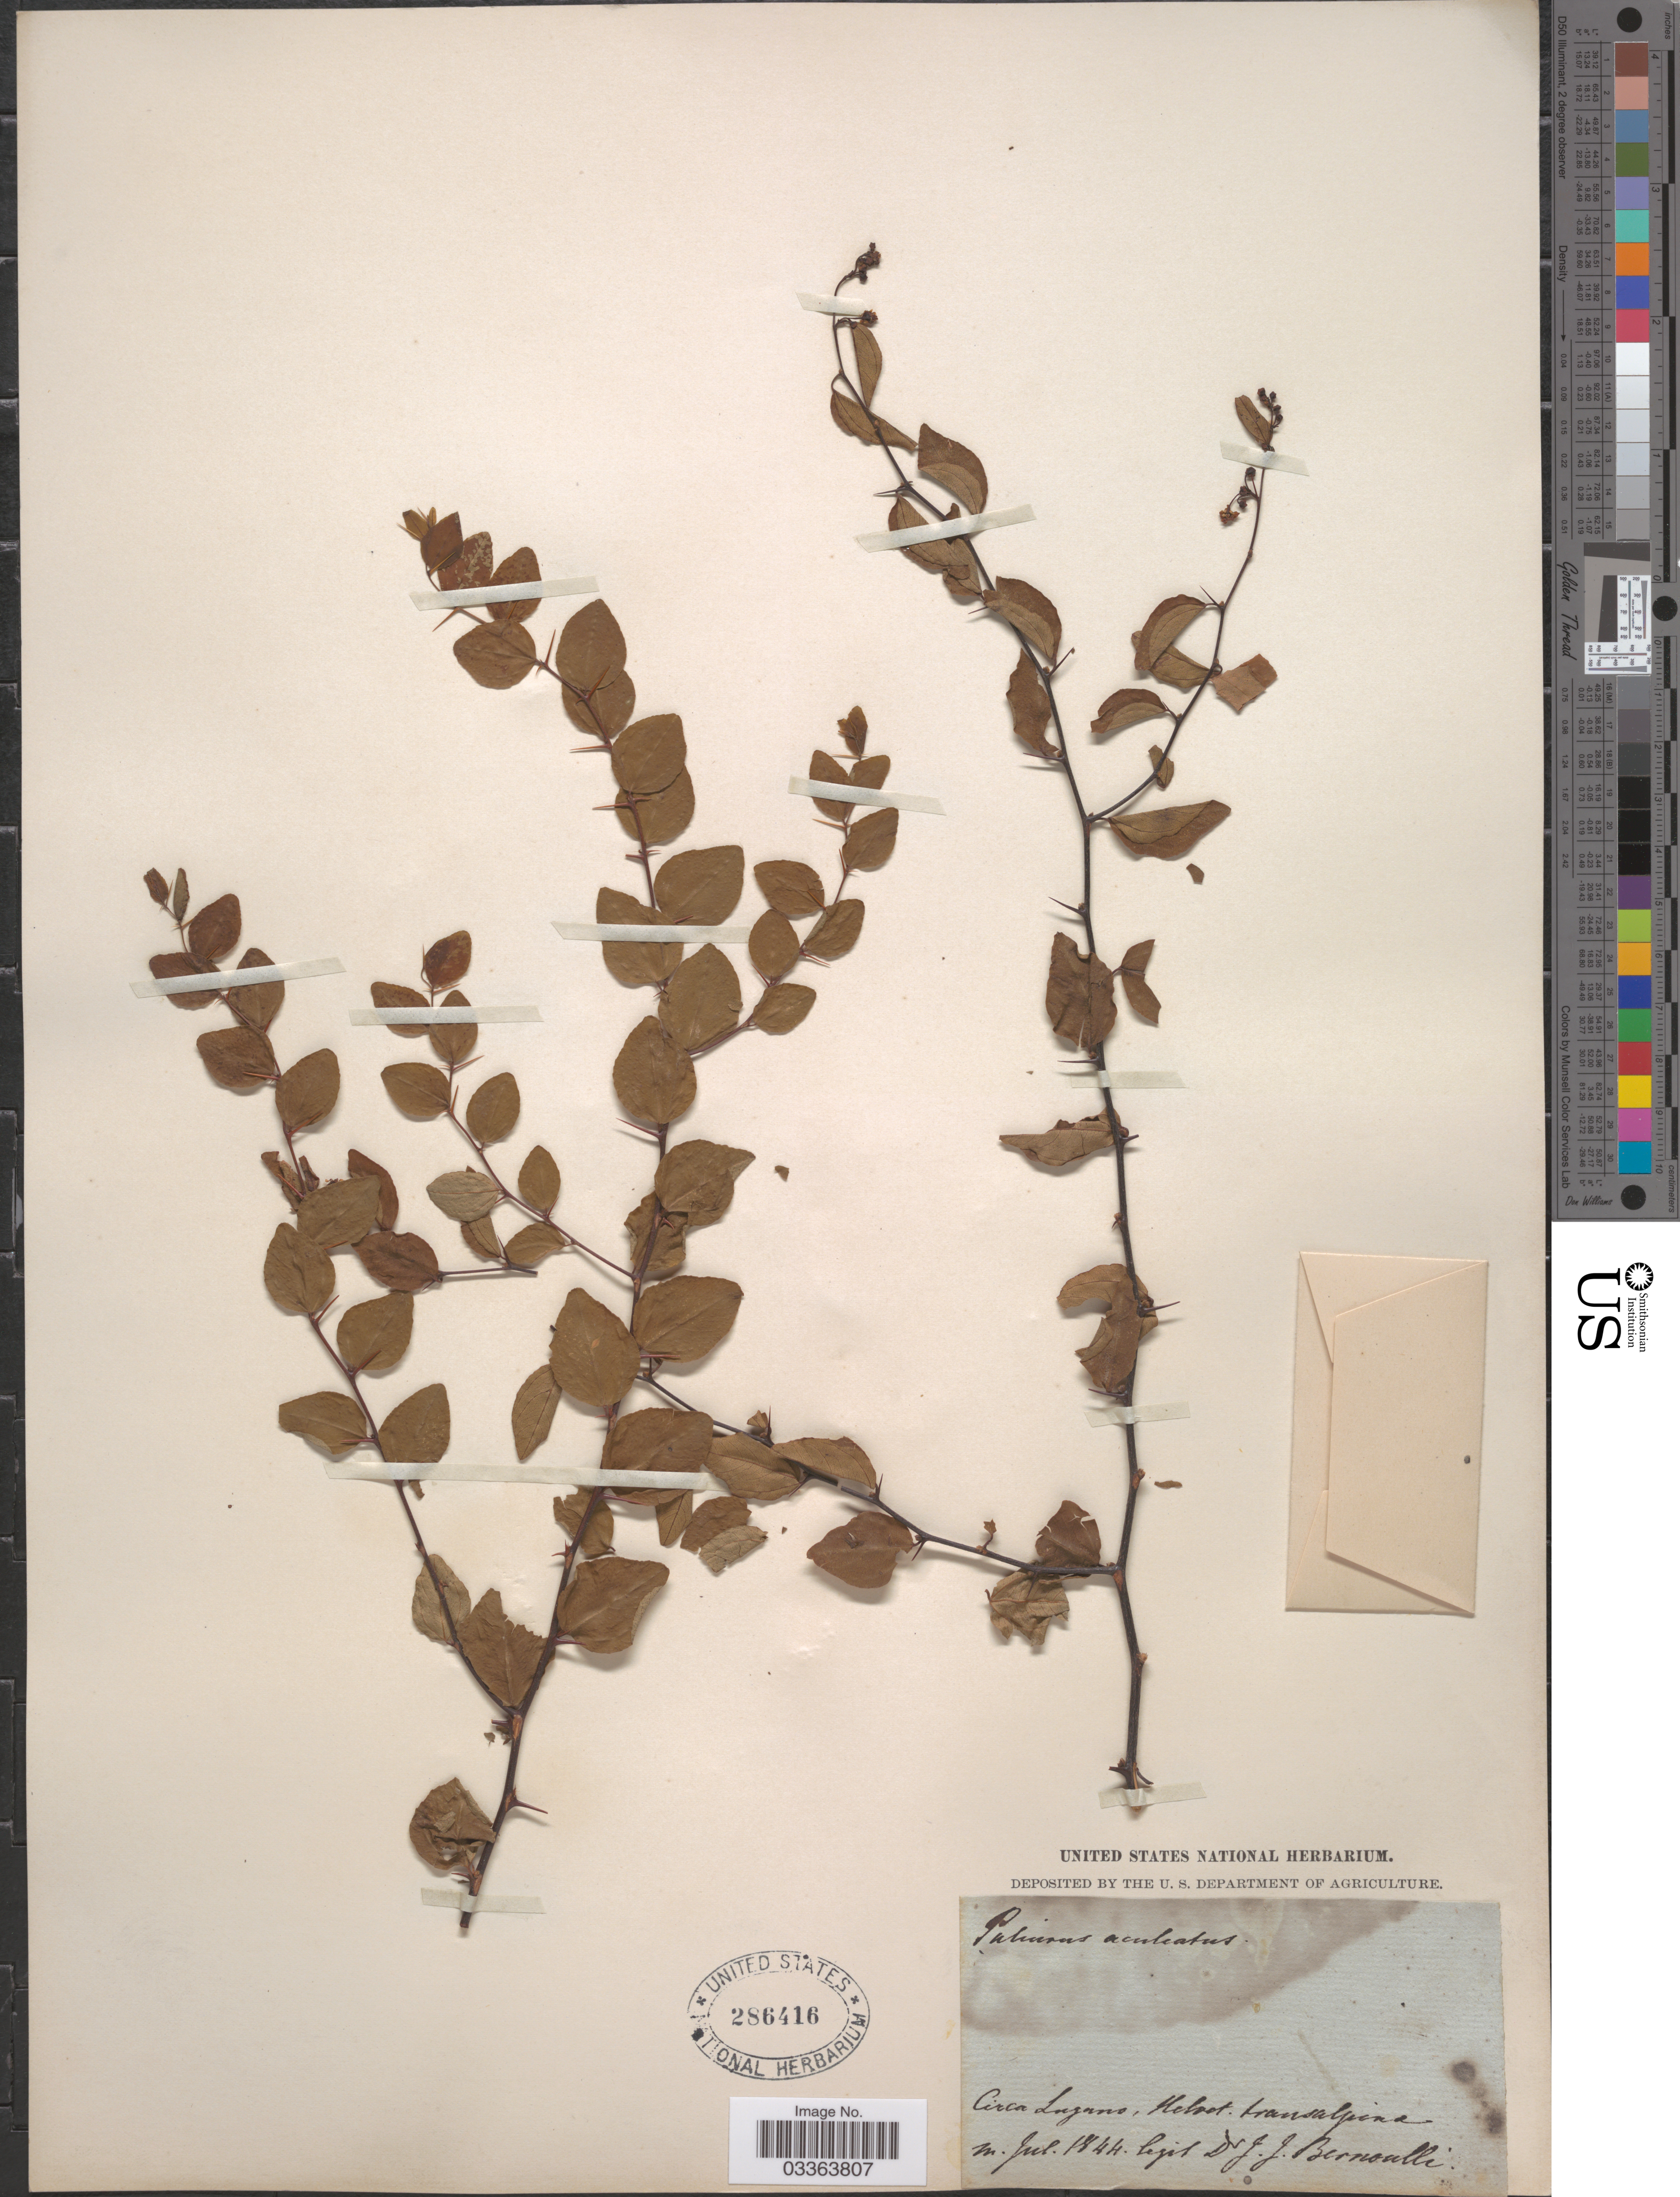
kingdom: Plantae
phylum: Tracheophyta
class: Magnoliopsida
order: Rosales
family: Rhamnaceae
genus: Paliurus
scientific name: Paliurus aculeatus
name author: Lam.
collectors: J. Bernoulli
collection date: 1844-07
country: Switzerland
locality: Circa Lugano, Helvet transalpine.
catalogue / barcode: US 286416